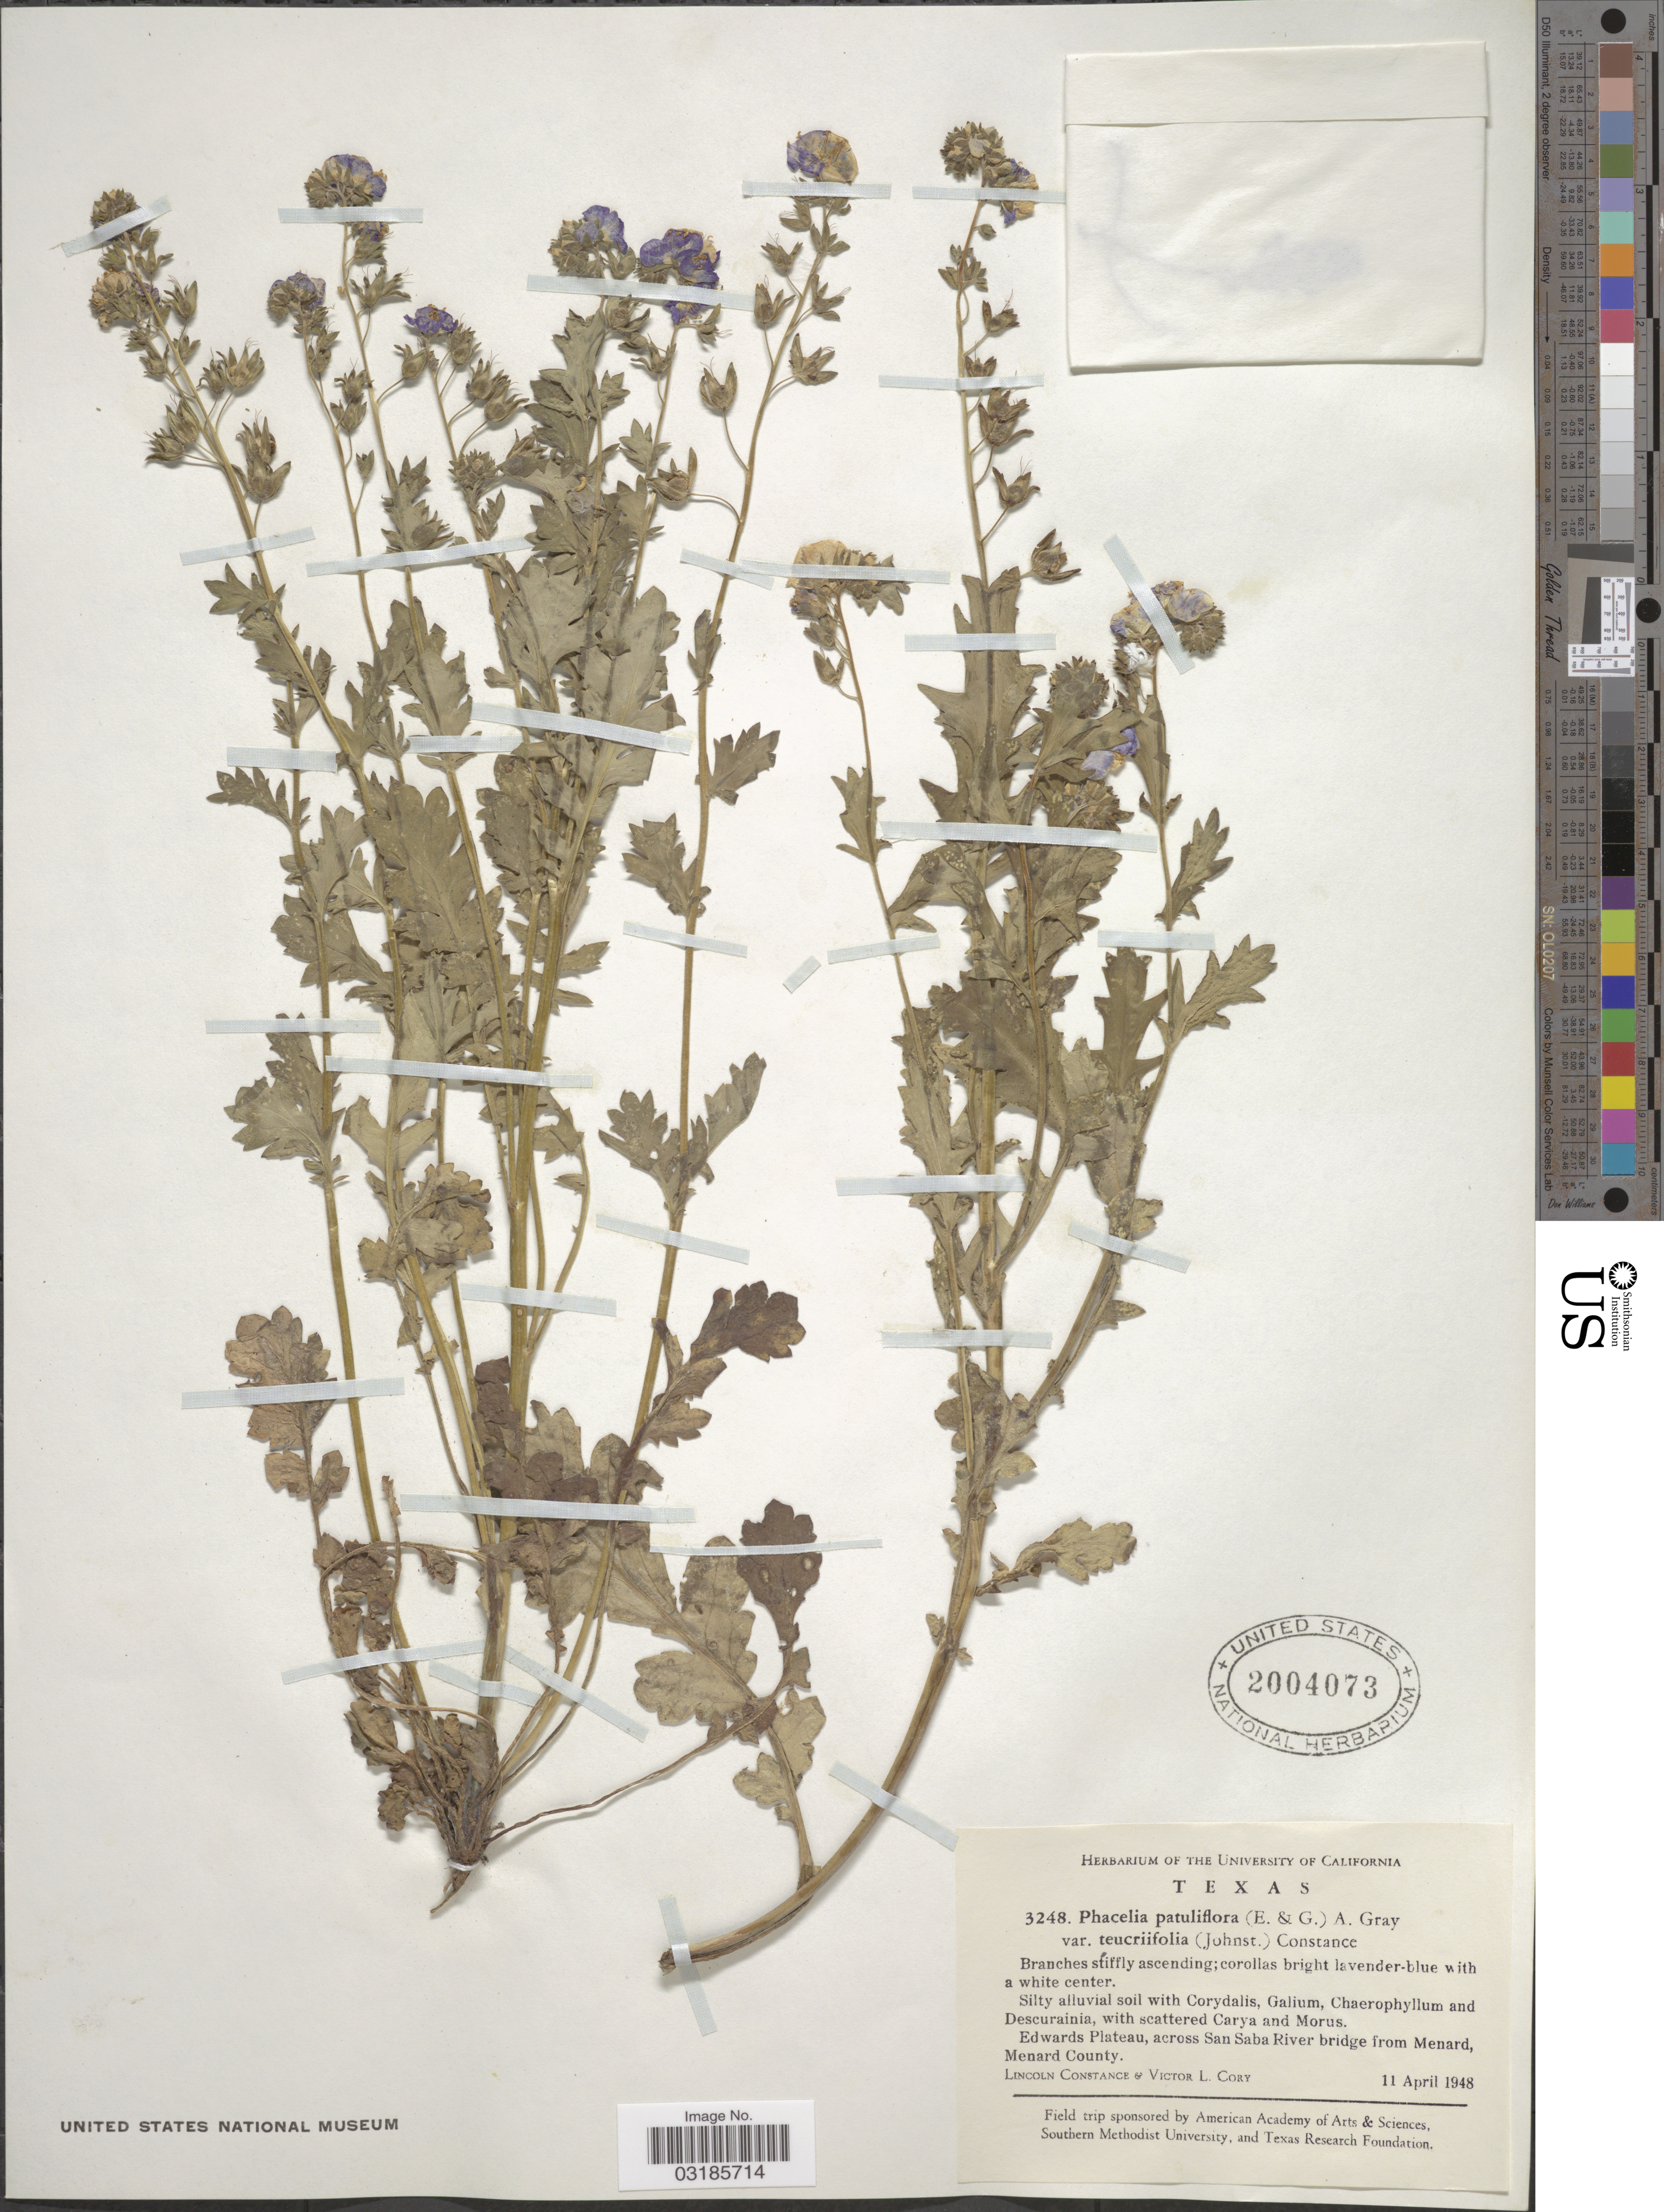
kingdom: Plantae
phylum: Tracheophyta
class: Magnoliopsida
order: Boraginales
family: Hydrophyllaceae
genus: Phacelia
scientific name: Phacelia patuliflora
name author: (Engelm. & A. Gray) A. Gray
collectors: L. Constance & V. Cory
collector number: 3248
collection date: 1948-04-11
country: United States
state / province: Texas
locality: Edwards Plateau, across San Saba River bridge from Menard, Menard County.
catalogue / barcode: US 2004073